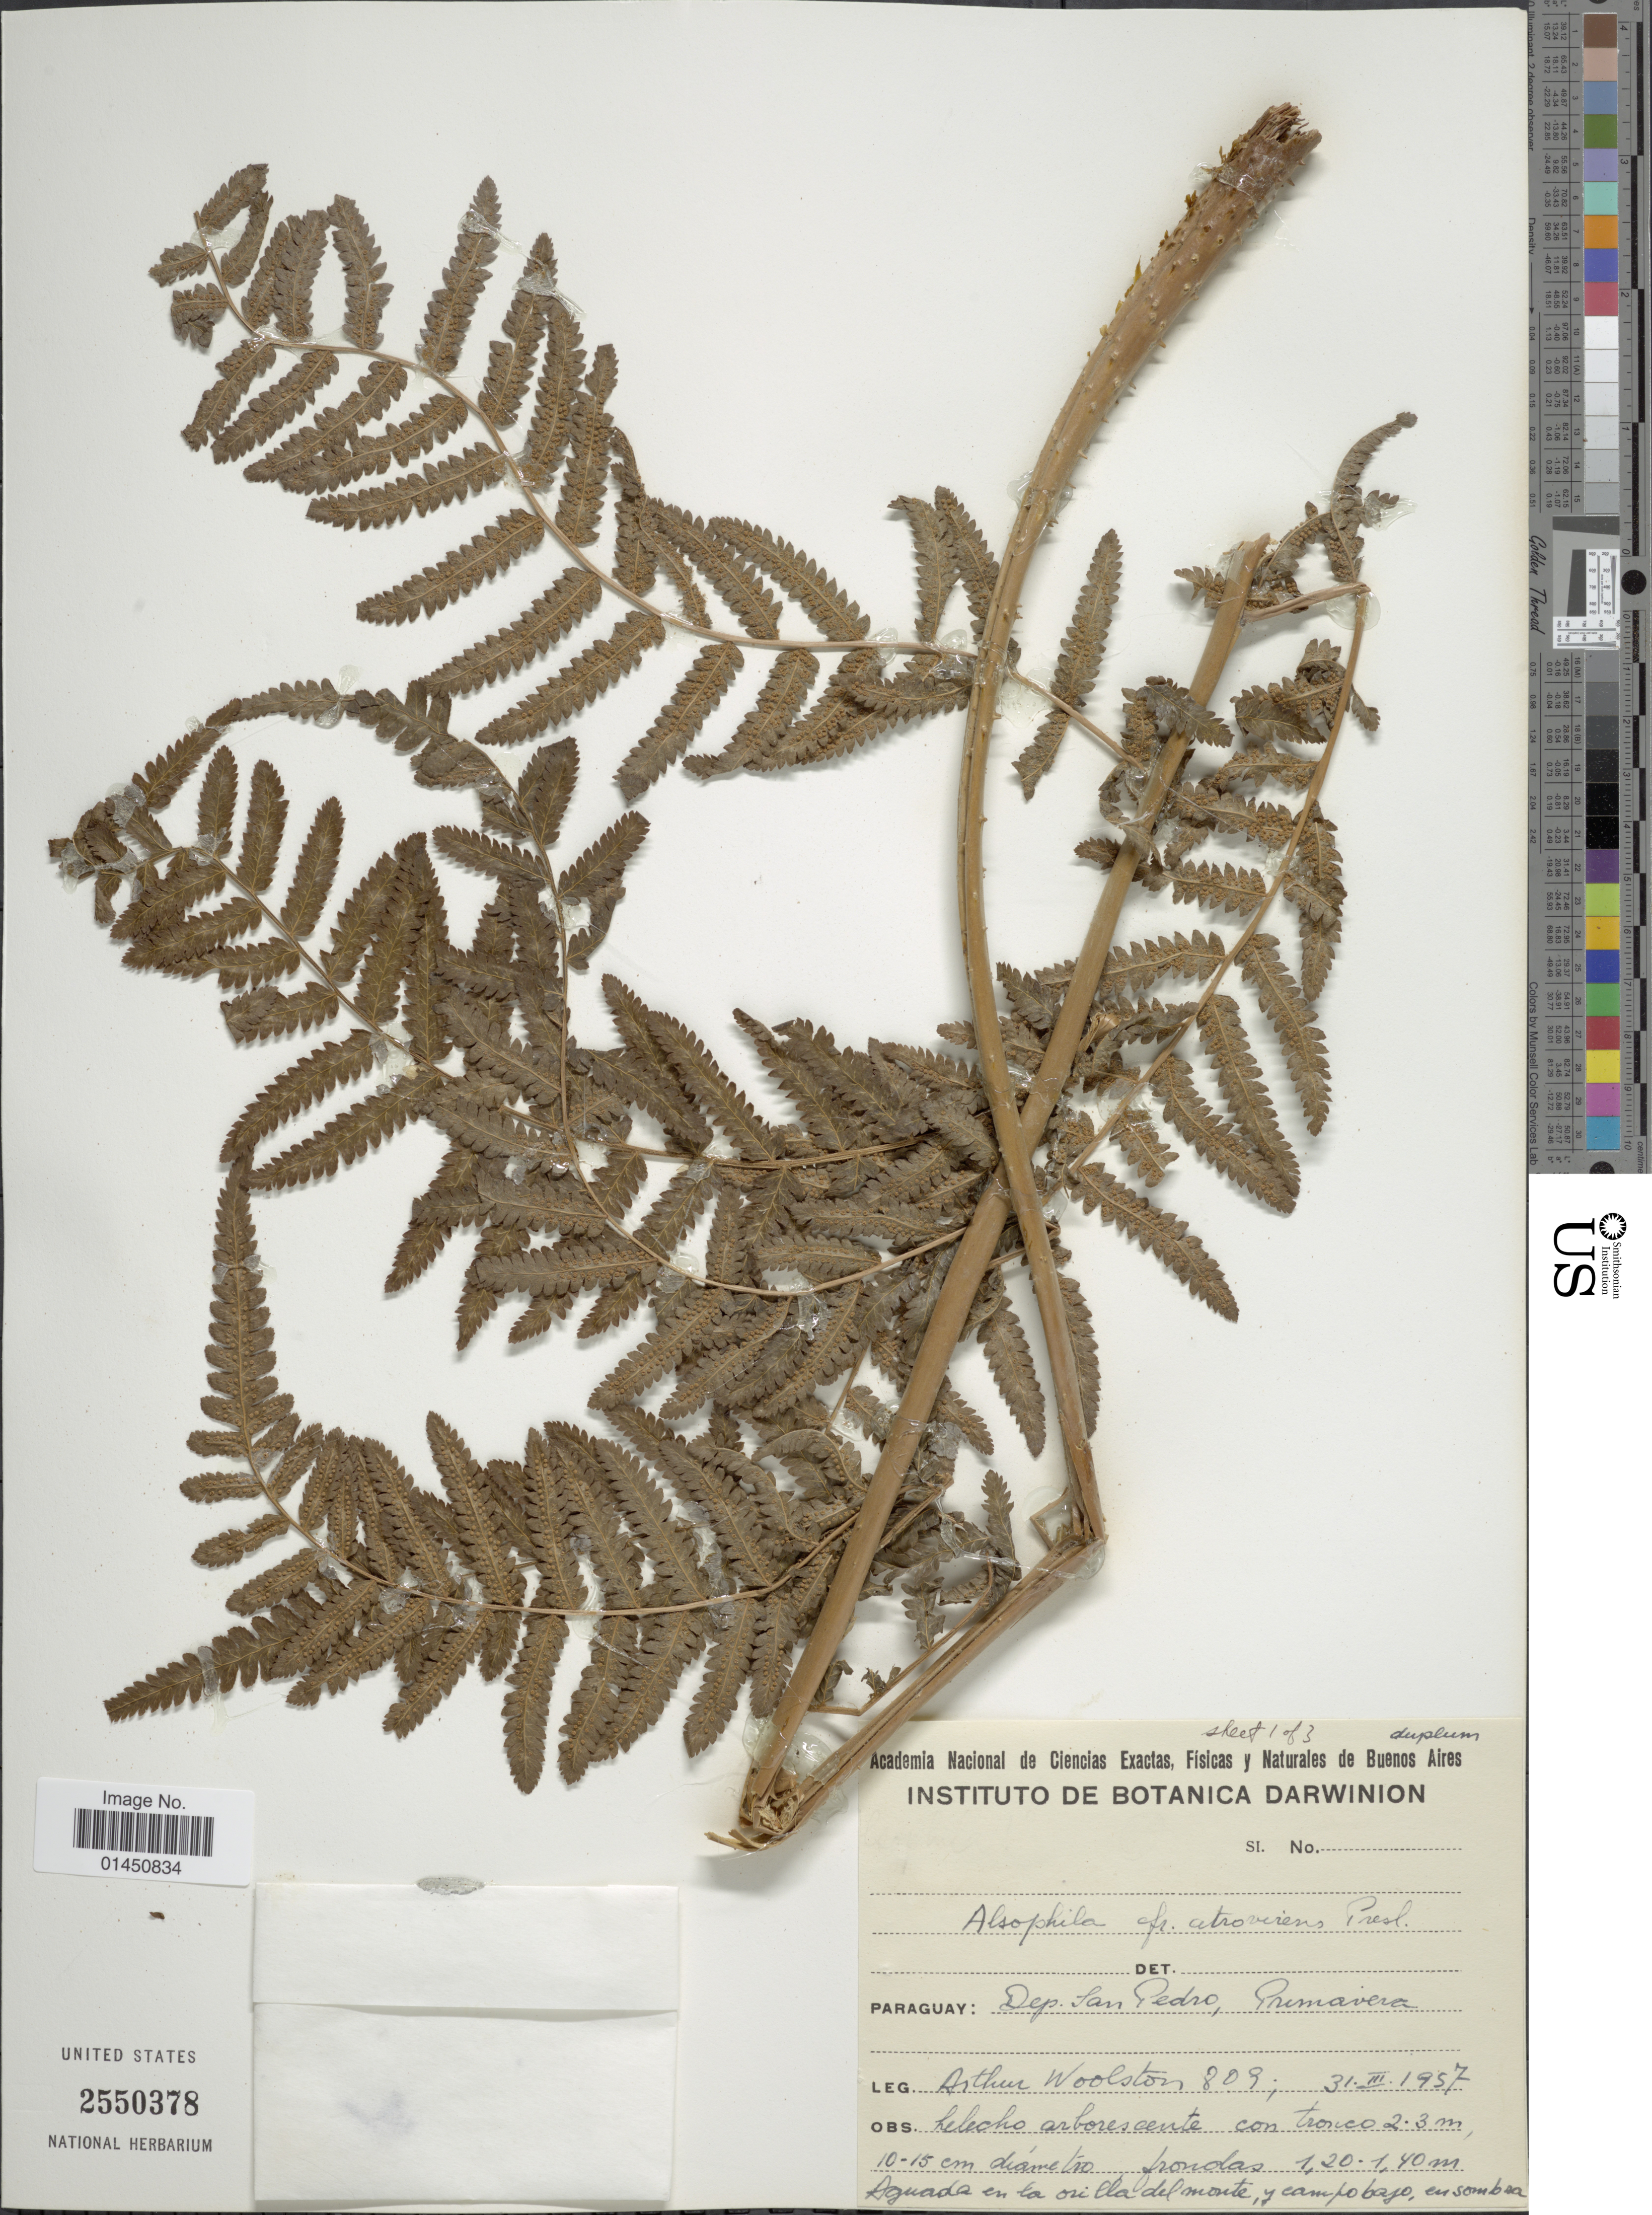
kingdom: Plantae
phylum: Tracheophyta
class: Polypodiopsida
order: Cyatheales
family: Cyatheaceae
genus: Cyathea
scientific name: Cyathea atrovirens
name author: (Lanapd. & Fisch.) Domin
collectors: A. L. Woolston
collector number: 809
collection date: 1957-03-31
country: Paraguay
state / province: San Pedro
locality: Primavera, Aguada en la orilla del monte, y campo bajo en sombra.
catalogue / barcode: US 2550378